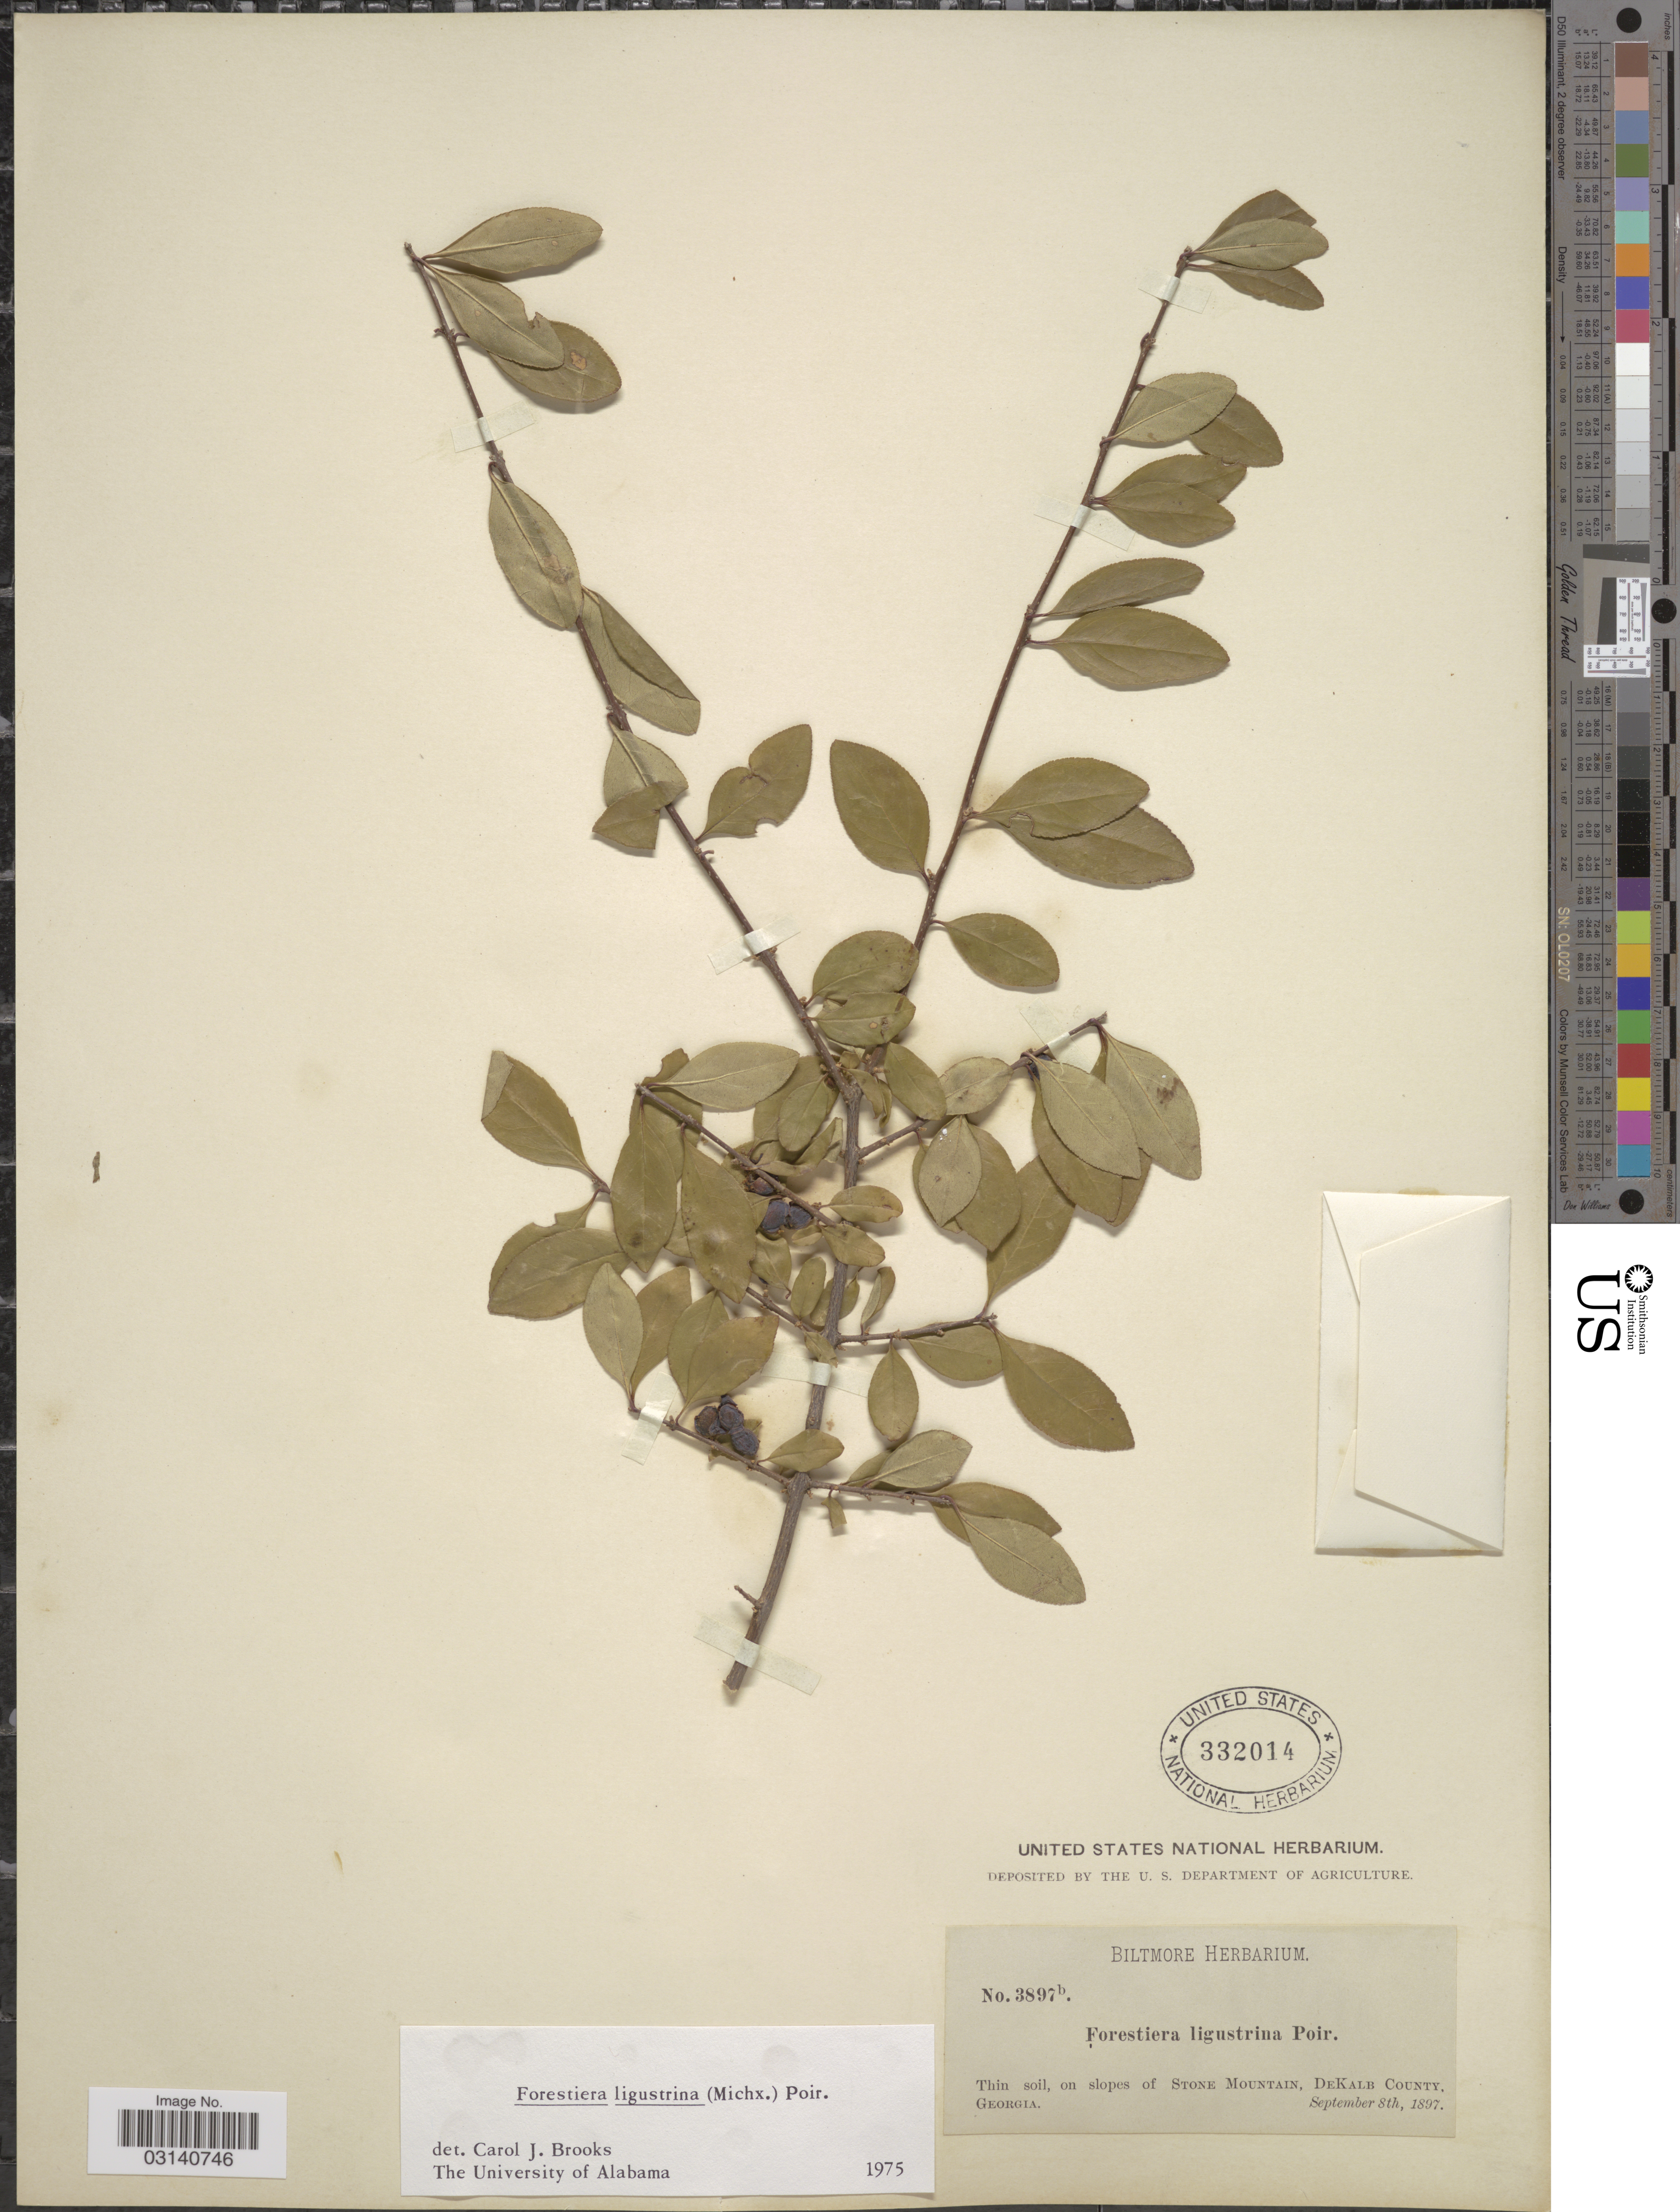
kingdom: Plantae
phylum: Tracheophyta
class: Magnoliopsida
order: Lamiales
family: Oleaceae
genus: Forestiera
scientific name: Forestiera ligustrina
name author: (Michx.) Poir.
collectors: ex herb. Biltmore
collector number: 3897b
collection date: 1897-09-08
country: United States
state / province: Georgia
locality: Thin soil, on slopes of Stone Mountain, DeKalb County.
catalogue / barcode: US 332014